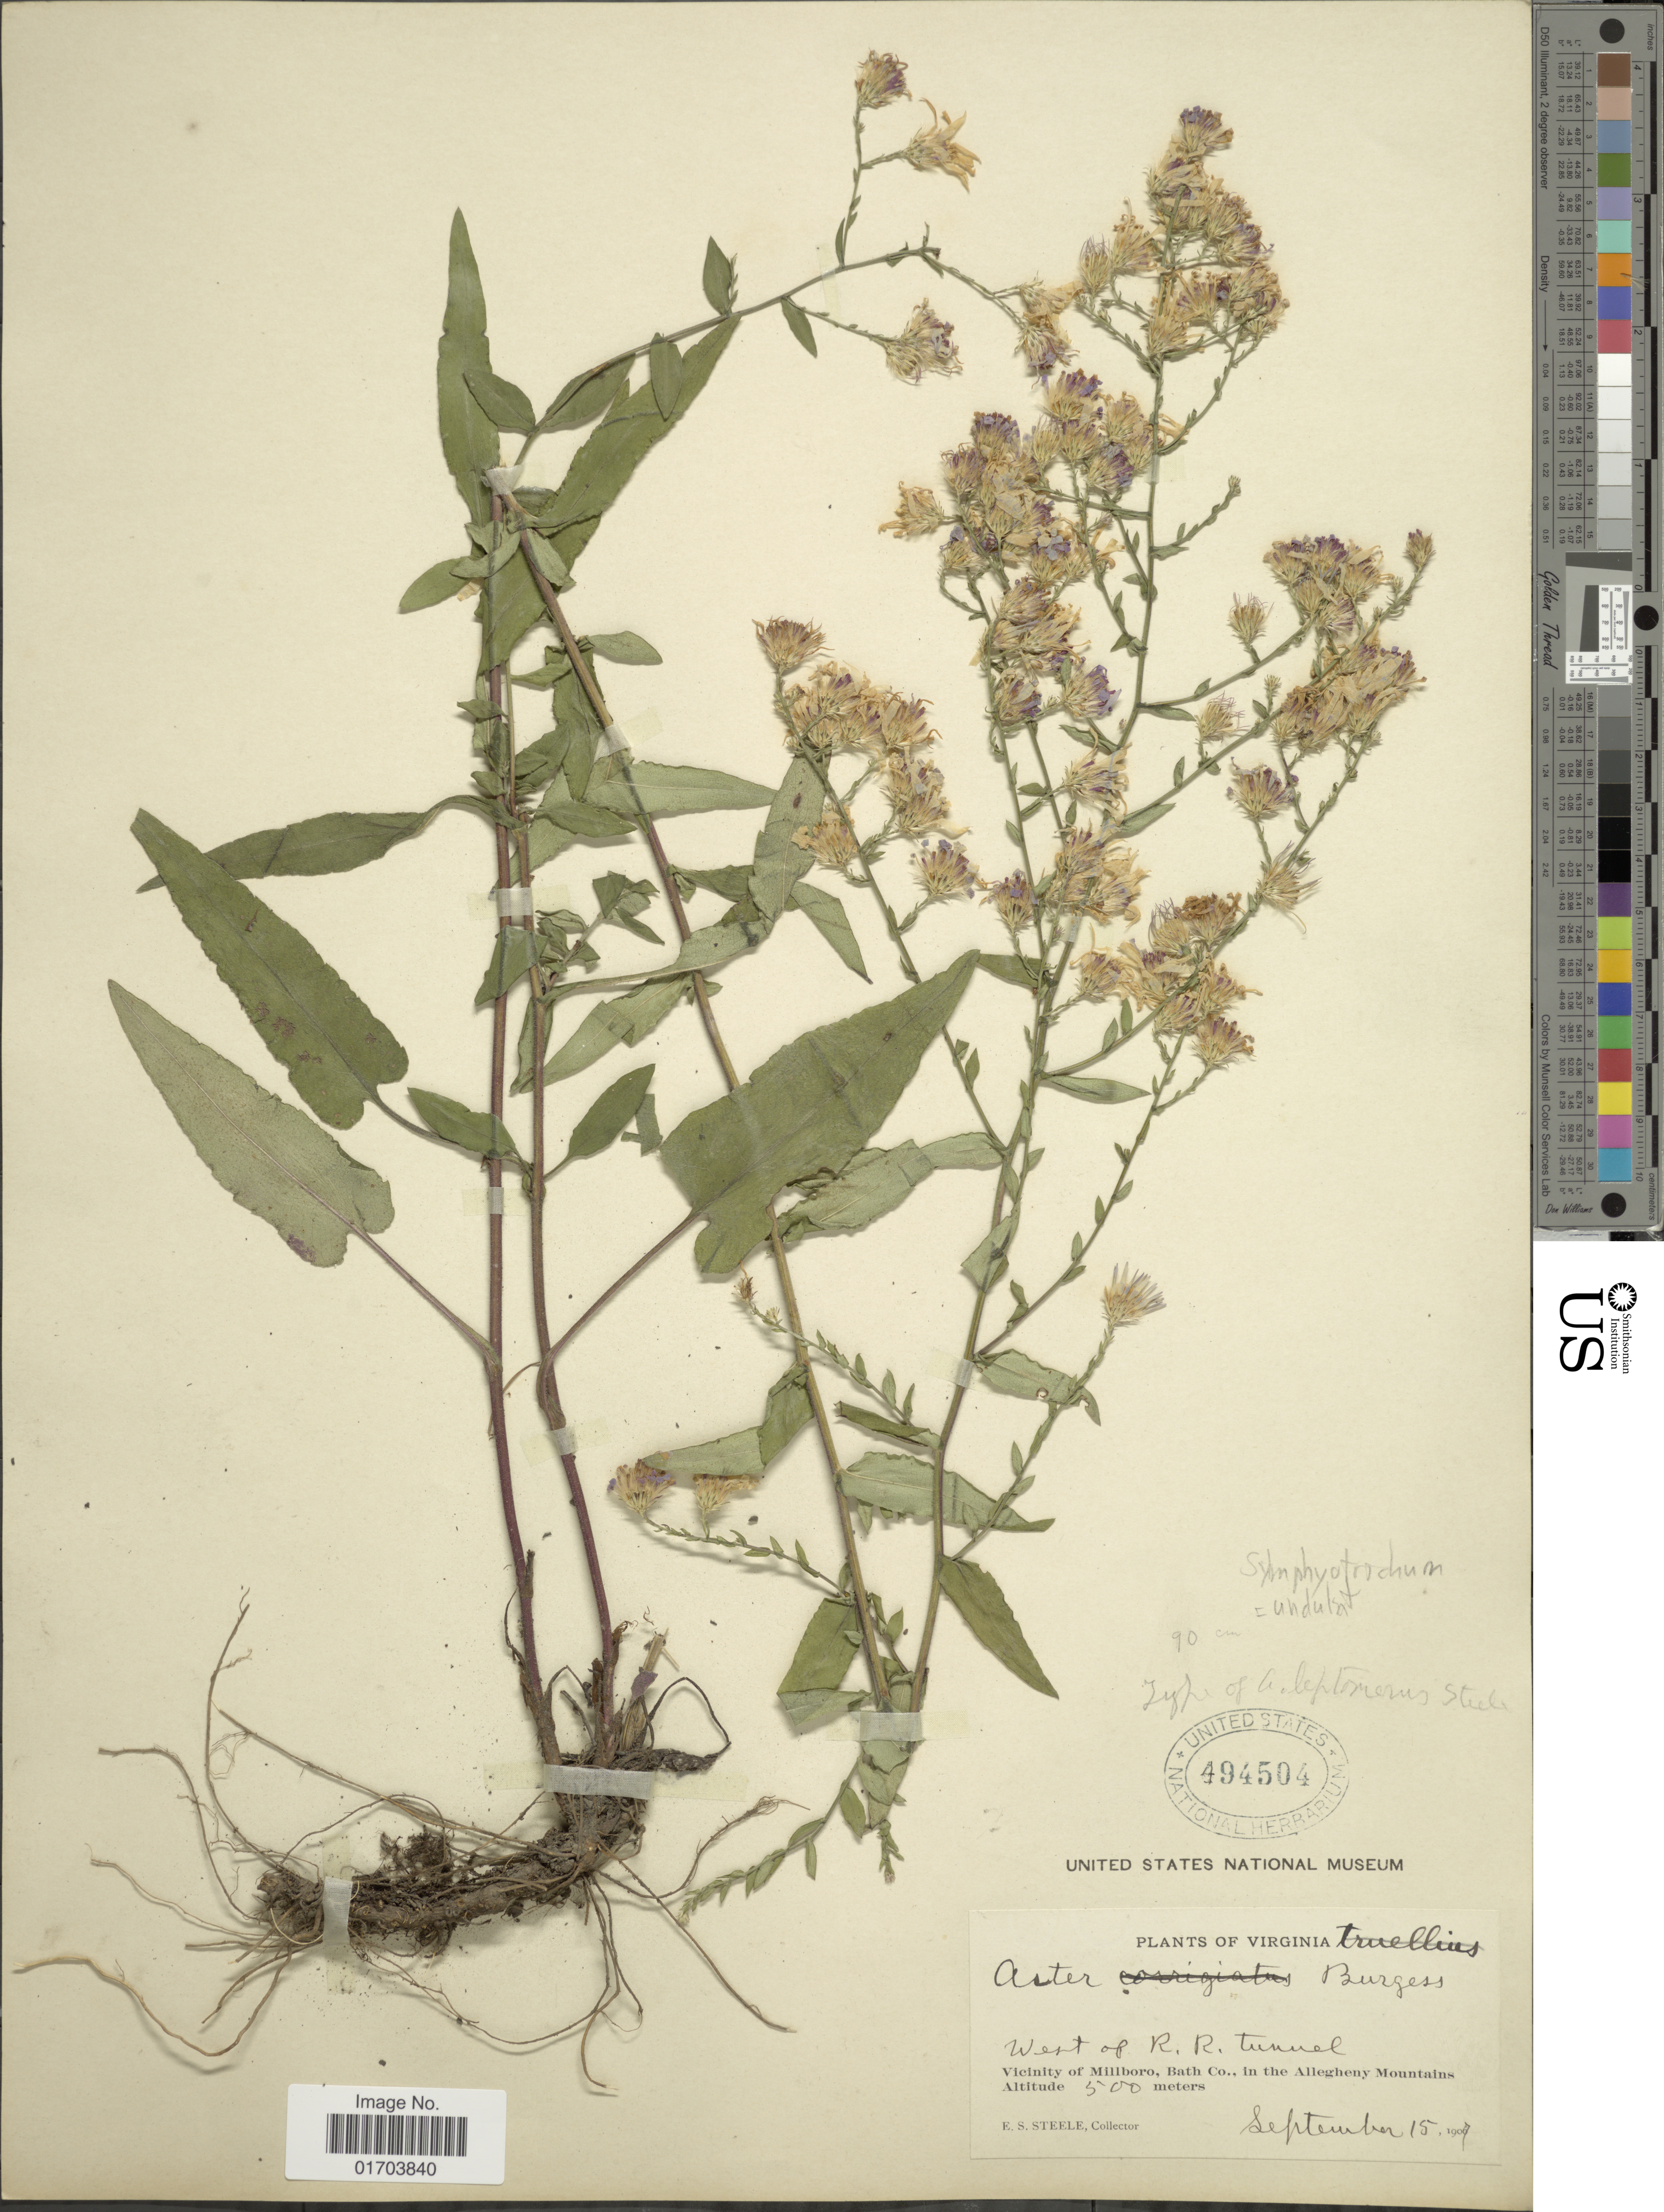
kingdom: Plantae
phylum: Tracheophyta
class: Magnoliopsida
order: Asterales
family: Asteraceae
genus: Symphyotrichum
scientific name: Symphyotrichum undulatum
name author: (L.) G.L. Nesom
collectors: E. Steele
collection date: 1907-09-15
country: United States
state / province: Virginia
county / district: Bath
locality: West of R.R. tunnel, Vicinity of Millboro, Bath Co., in the Allegheny Mountains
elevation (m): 500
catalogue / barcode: US 494504